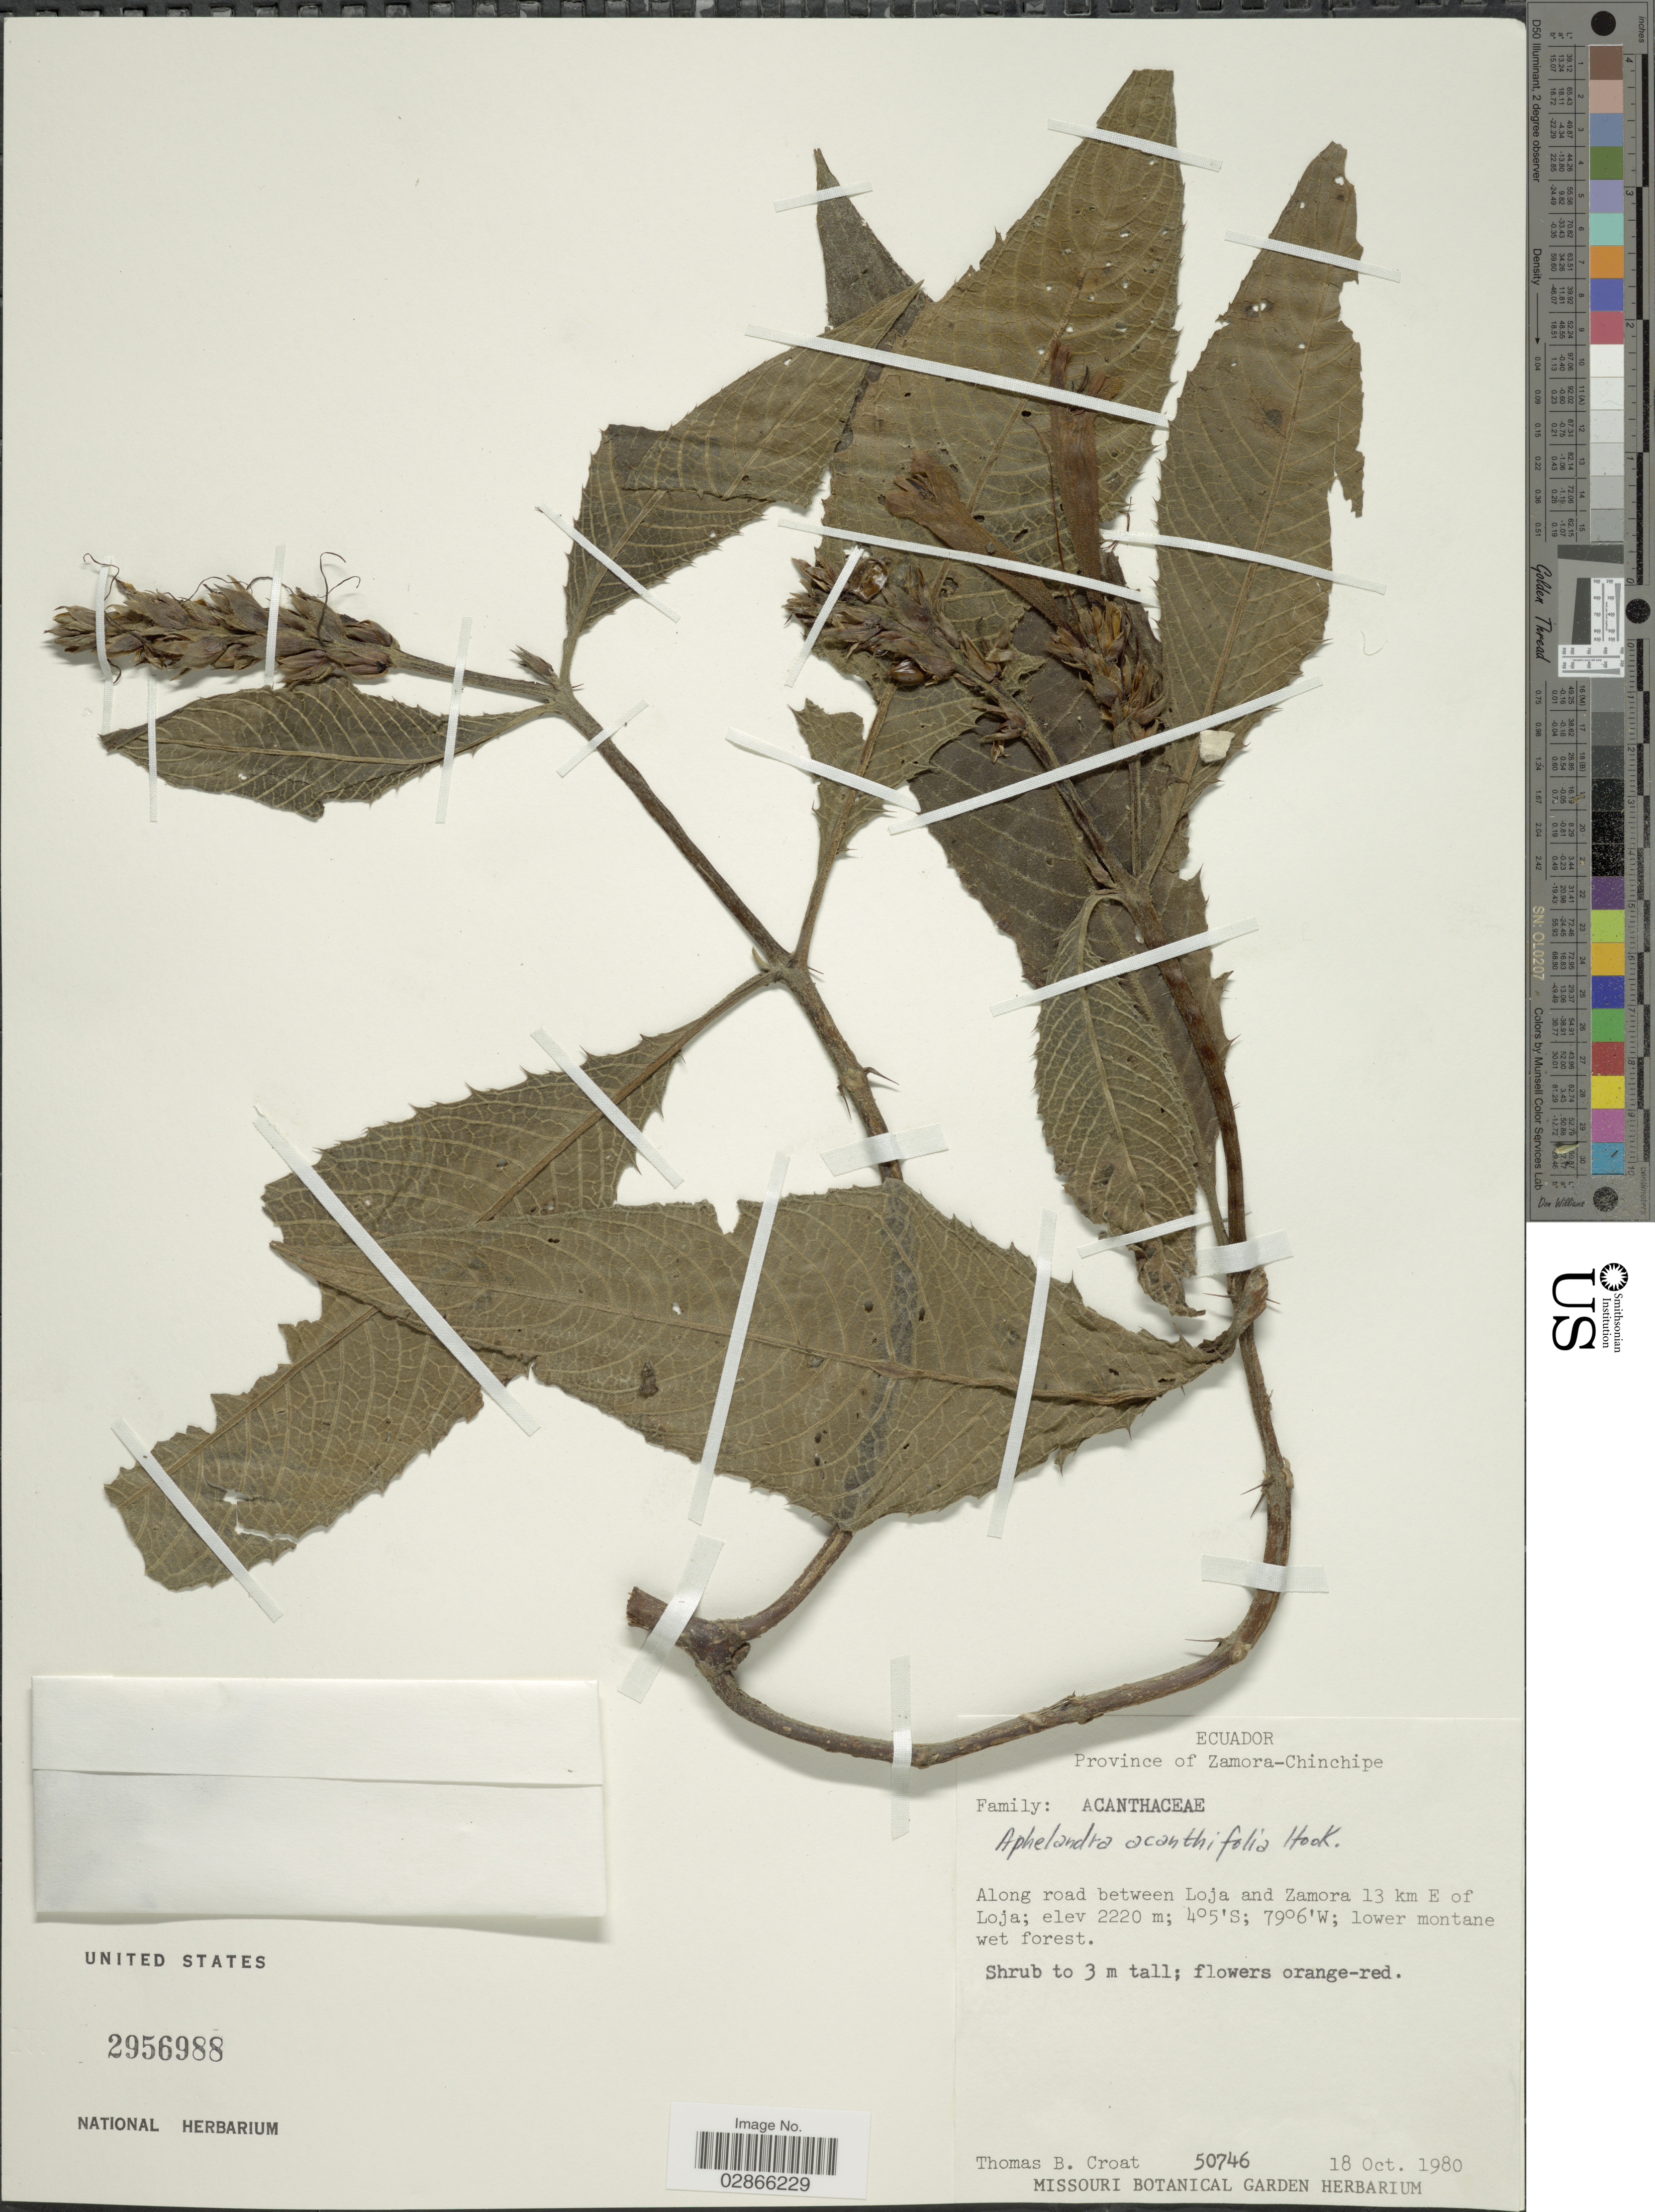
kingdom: Plantae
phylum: Tracheophyta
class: Magnoliopsida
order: Lamiales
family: Acanthaceae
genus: Aphelandra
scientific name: Aphelandra acanthifolia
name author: Hook.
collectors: T. B. Croat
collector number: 50746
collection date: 1980-10-18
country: Ecuador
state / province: Zamora-Chinchipe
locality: Along road between Loja and Zamora 13 km E of Loja.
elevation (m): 2220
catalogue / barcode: US 2956988